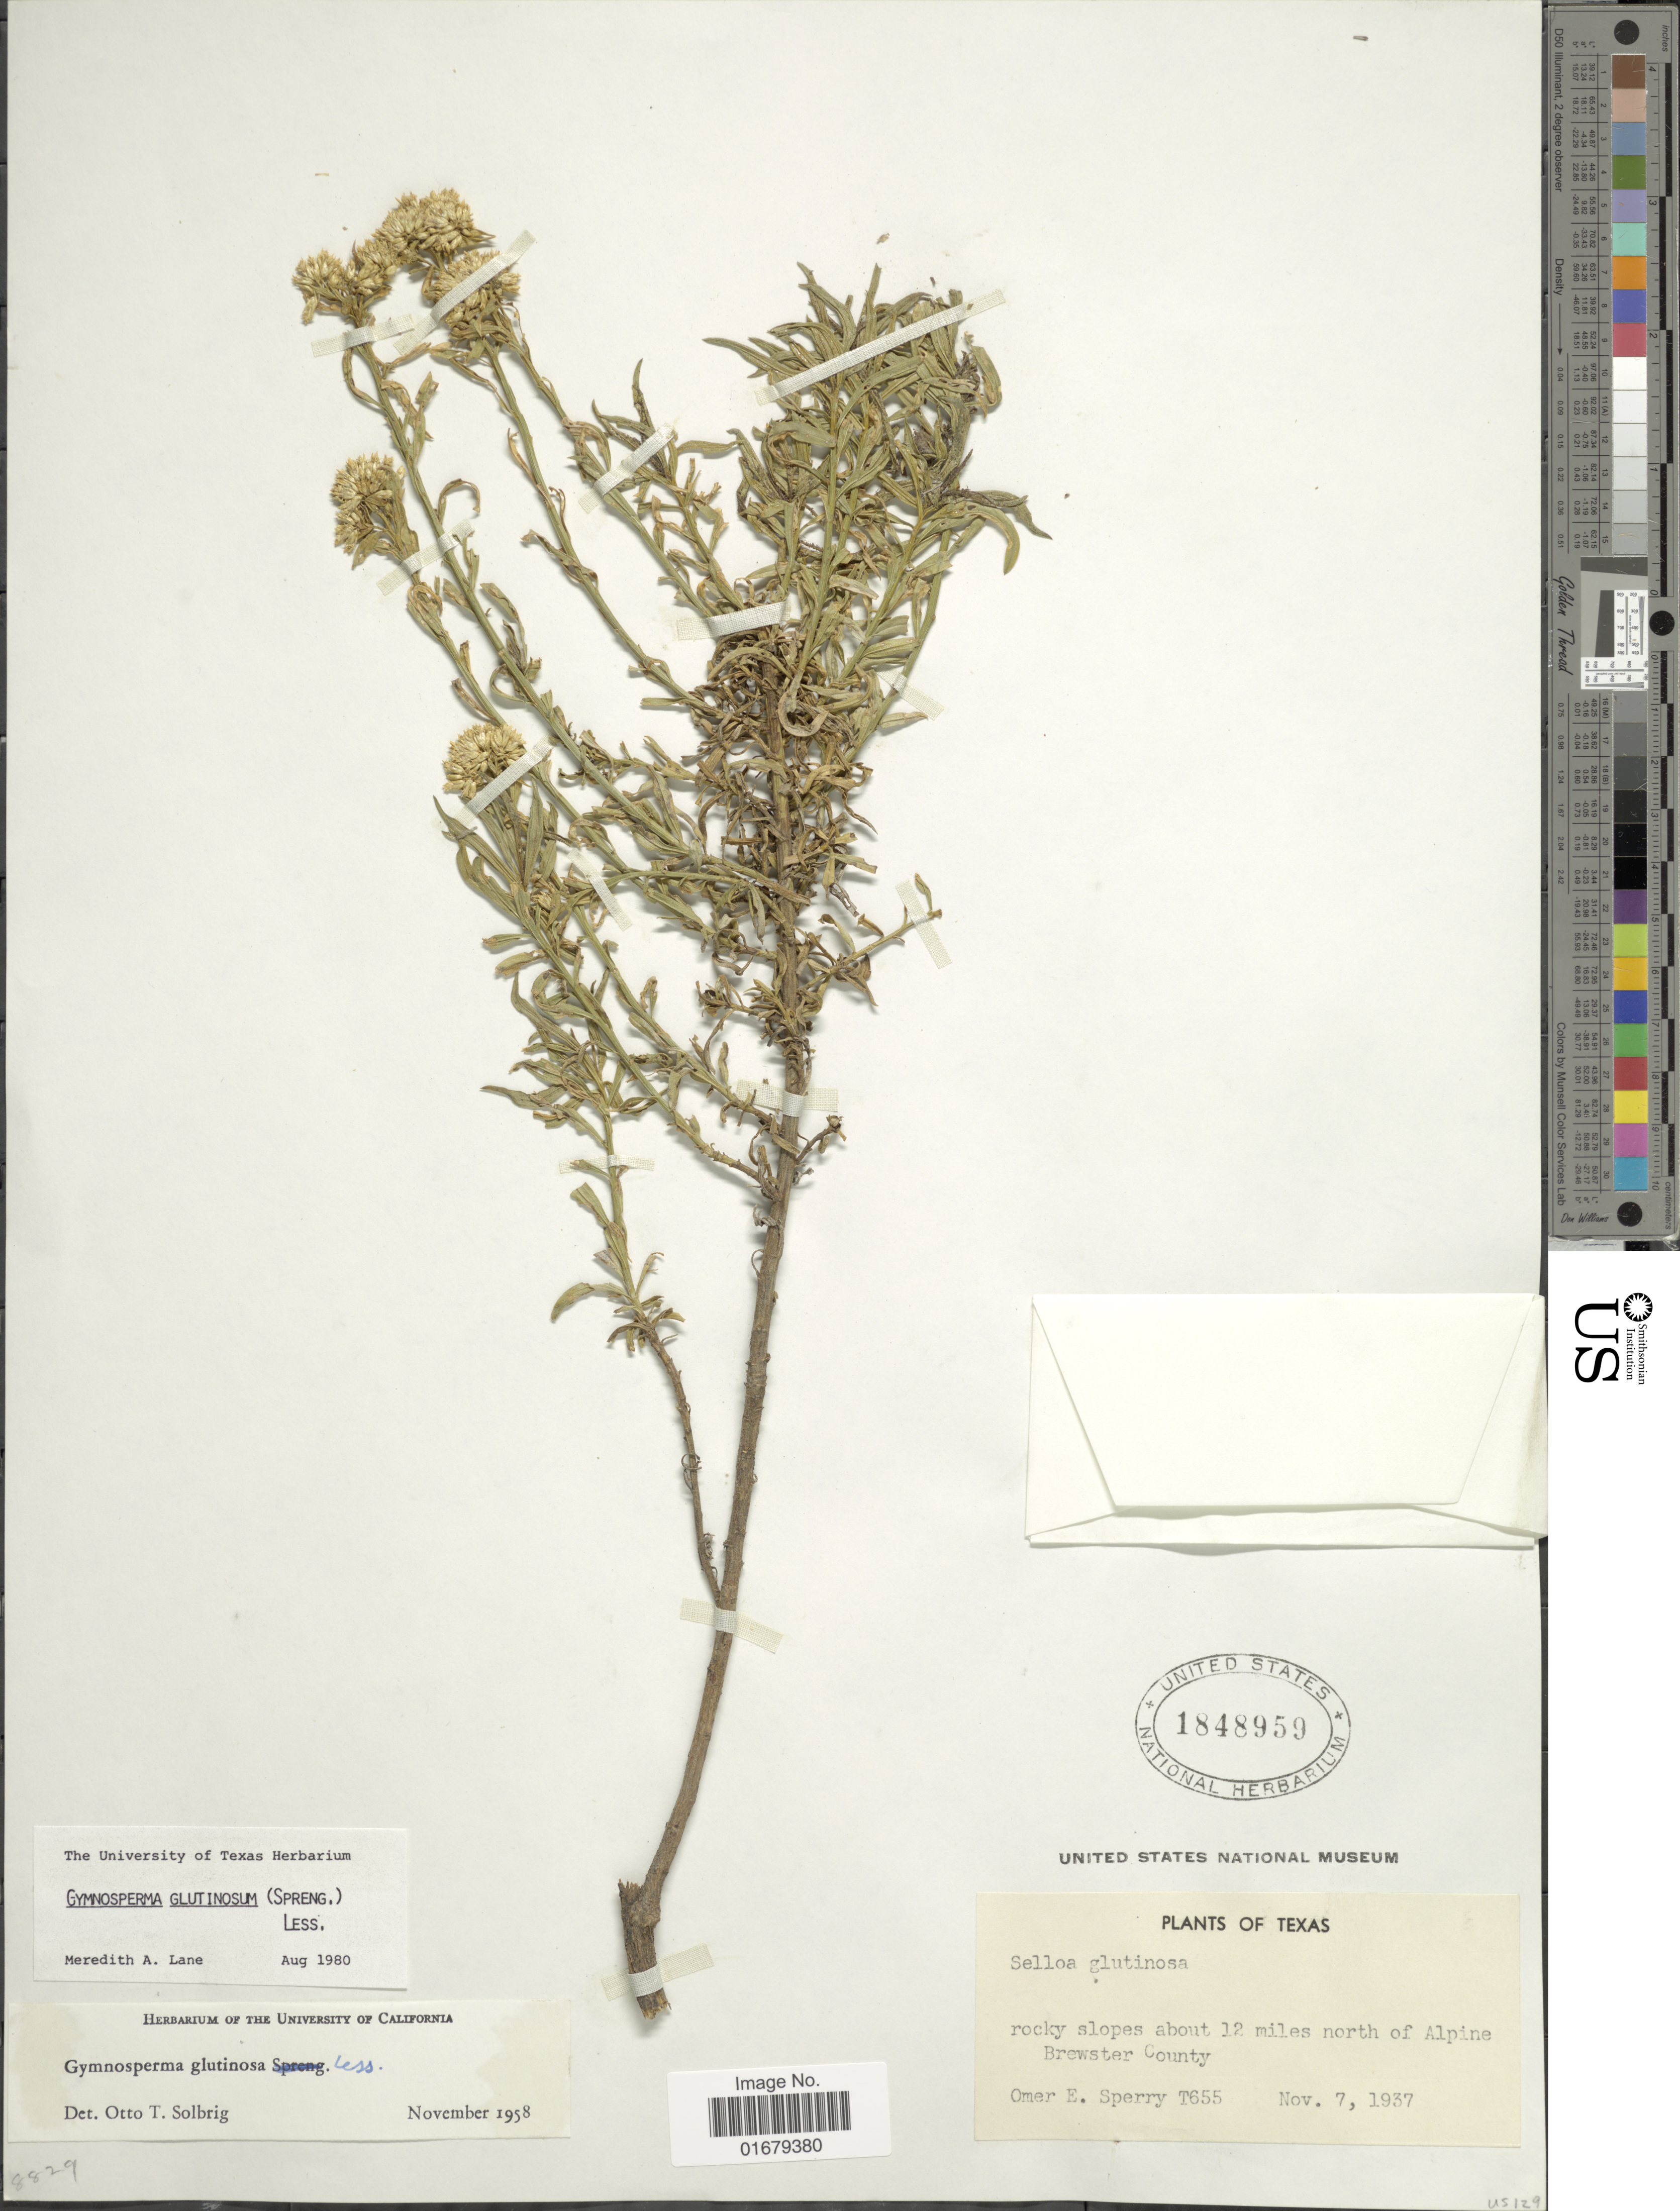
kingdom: Plantae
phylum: Tracheophyta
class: Magnoliopsida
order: Asterales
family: Asteraceae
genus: Gymnosperma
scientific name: Gymnosperma glutinosum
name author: (Spreng.) Less.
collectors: O. E. Sperry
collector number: T 655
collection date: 1937-11-07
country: United States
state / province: Texas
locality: Rocky slopes about 12 miles north of Alpine Brewster County.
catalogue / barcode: US 1848959